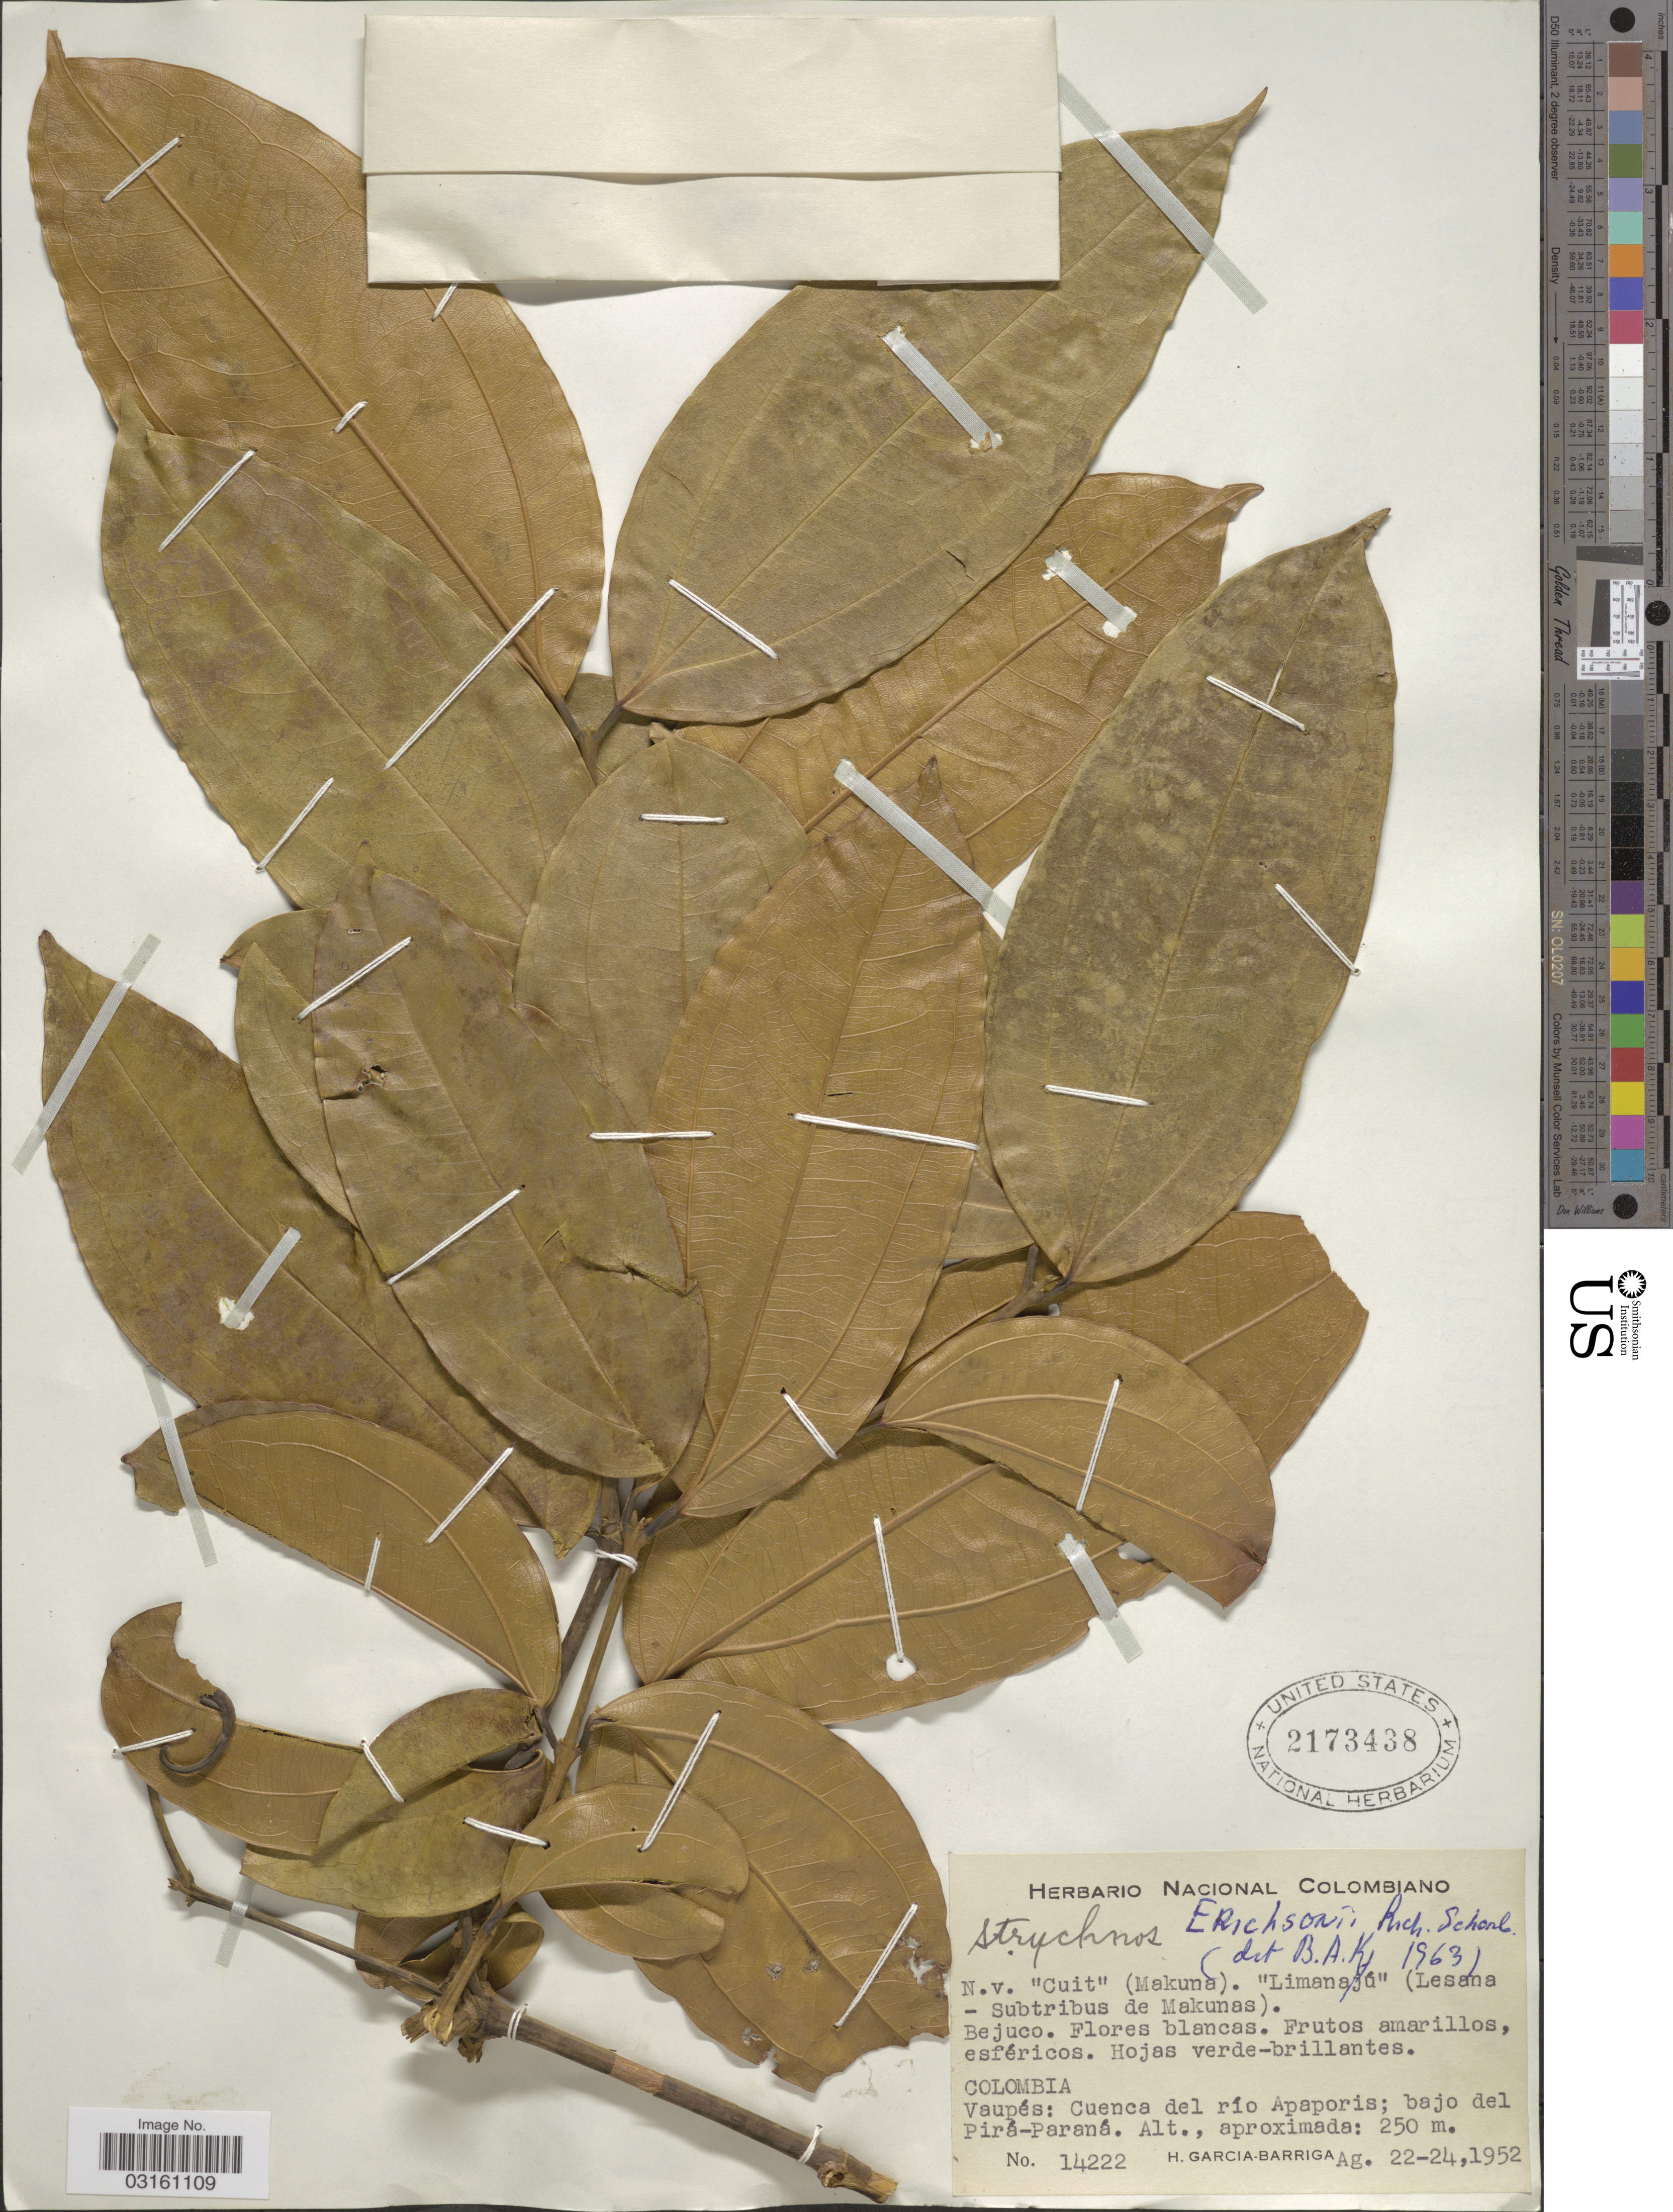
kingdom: Plantae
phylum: Tracheophyta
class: Magnoliopsida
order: Gentianales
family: Loganiaceae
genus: Strychnos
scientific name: Strychnos erichsonii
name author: R.H. Schomb. ex Progel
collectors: H. García Barriga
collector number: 14222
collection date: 1952-08-22/1952-08-24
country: Colombia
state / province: Vaupés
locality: Cuenca del río Apaporis; bajo del Pirá-Paraná.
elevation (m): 250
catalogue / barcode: US 2173438